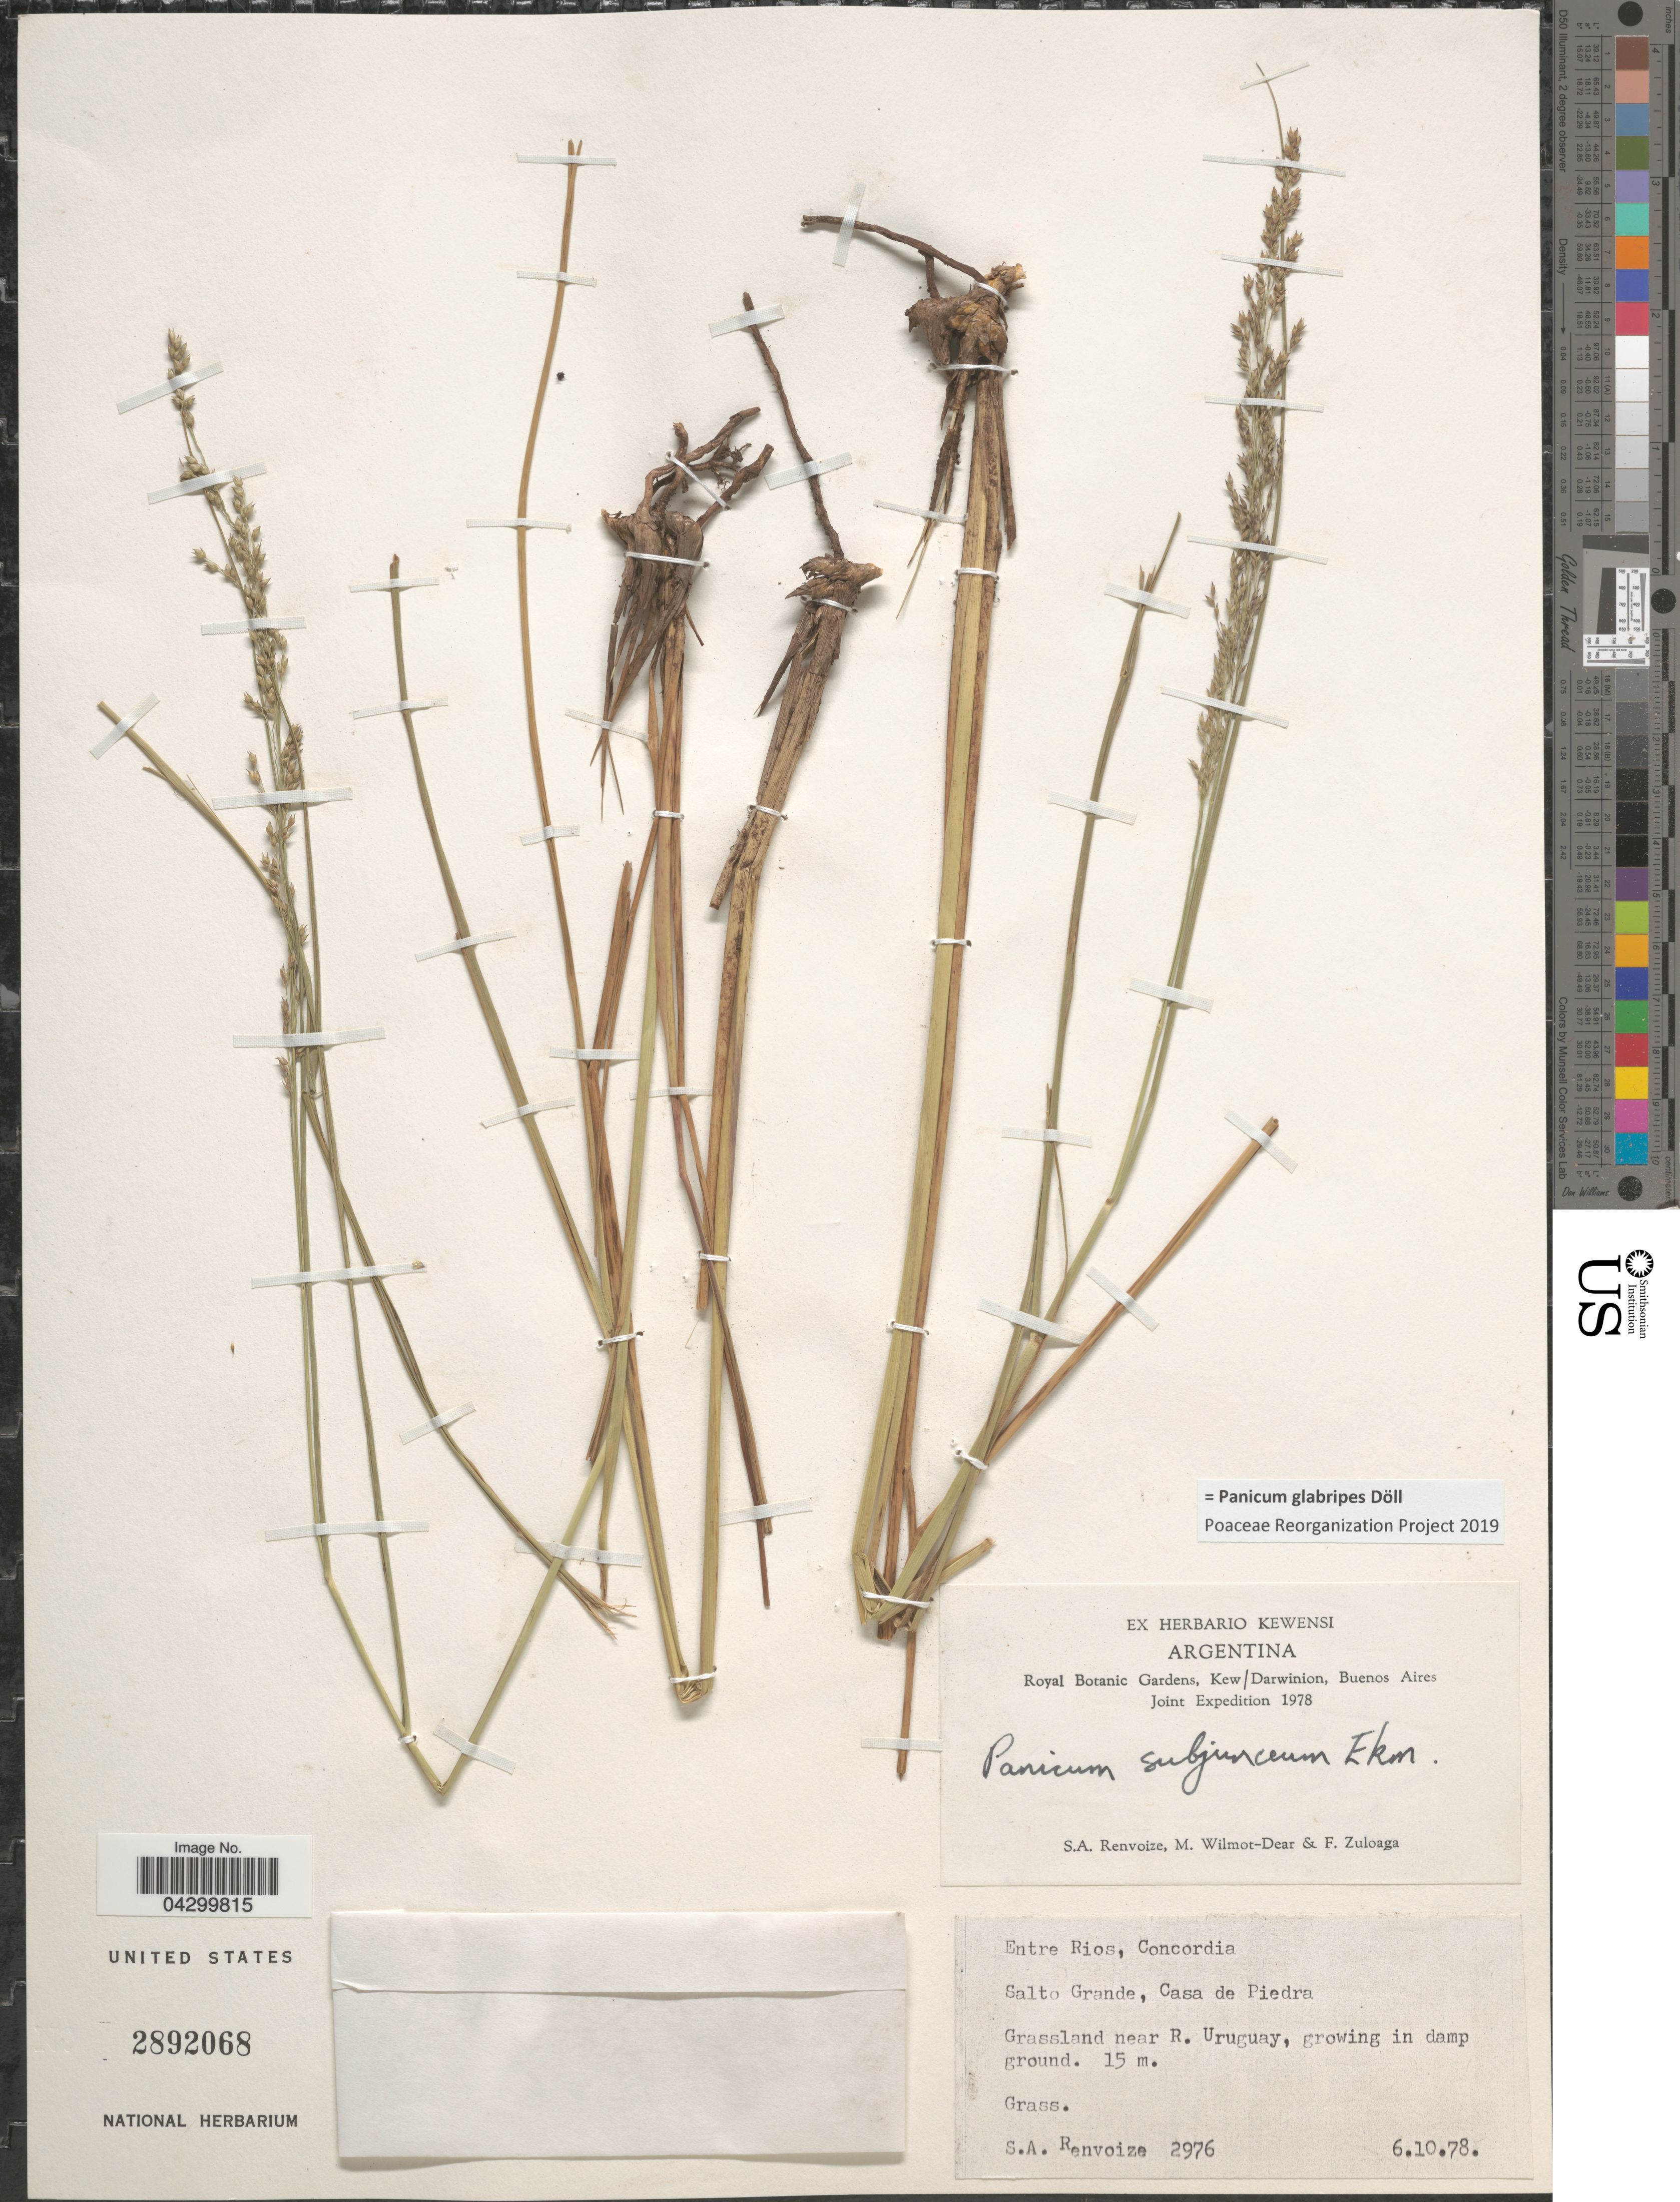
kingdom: Plantae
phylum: Tracheophyta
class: Liliopsida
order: Poales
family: Poaceae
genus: Panicum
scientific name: Panicum glabripes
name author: Döll in Mart.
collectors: S. A. Renvoize, M. Wilmot-Dear & F. Zuloaga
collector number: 2976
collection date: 1978-10-06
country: Argentina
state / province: Entre Rios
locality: Royal Botanic Gardens, Kew/ Darwinion, Buenos Aires Joint Expedition 1978. Entre Rios, Concordia. Salto Grande, Casa de Piedra. Grassland near R. Uruguay.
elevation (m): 15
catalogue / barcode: US 2892068